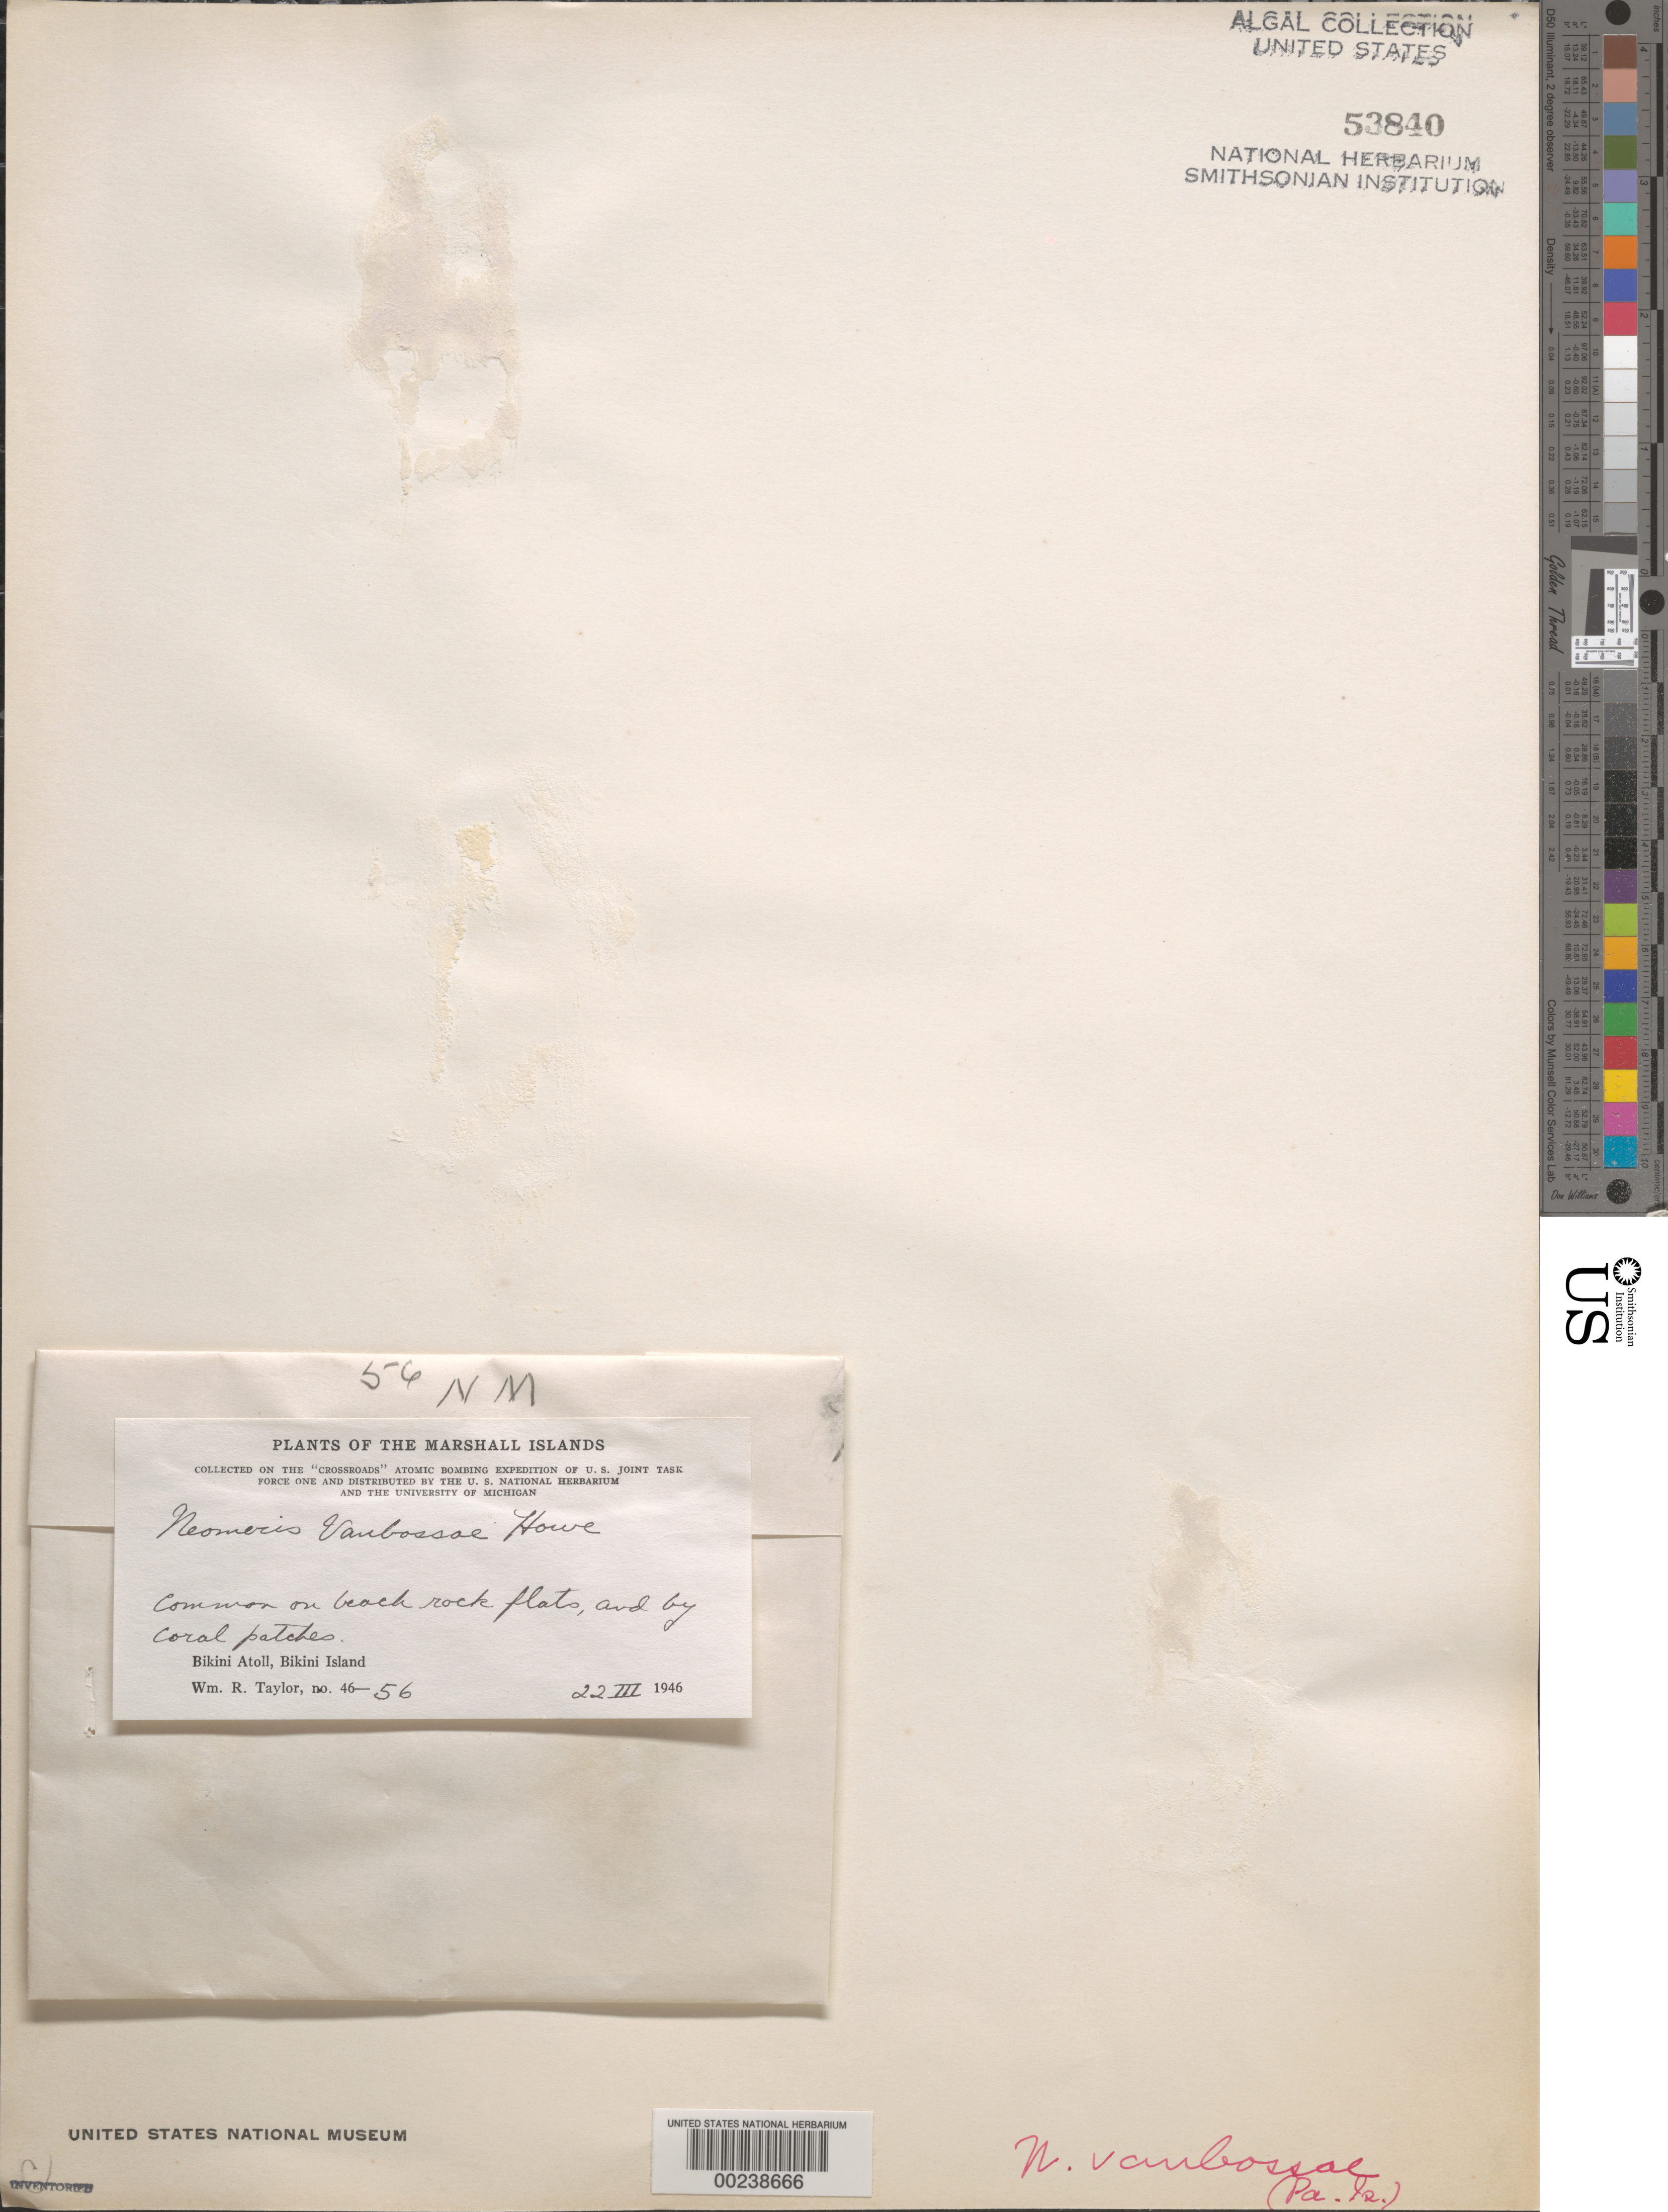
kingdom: Plantae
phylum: Chlorophyta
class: Ulvophyceae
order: Dasycladales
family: Dasycladaceae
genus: Neomeris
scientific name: Neomeris vanbosseae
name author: M. Howe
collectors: W. R. Taylor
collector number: WRT 46-56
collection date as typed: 22 Mar 1946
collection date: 1946-03-22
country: Marshall Islands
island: Bikini Atoll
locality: Bikini Islet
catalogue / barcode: US 53840